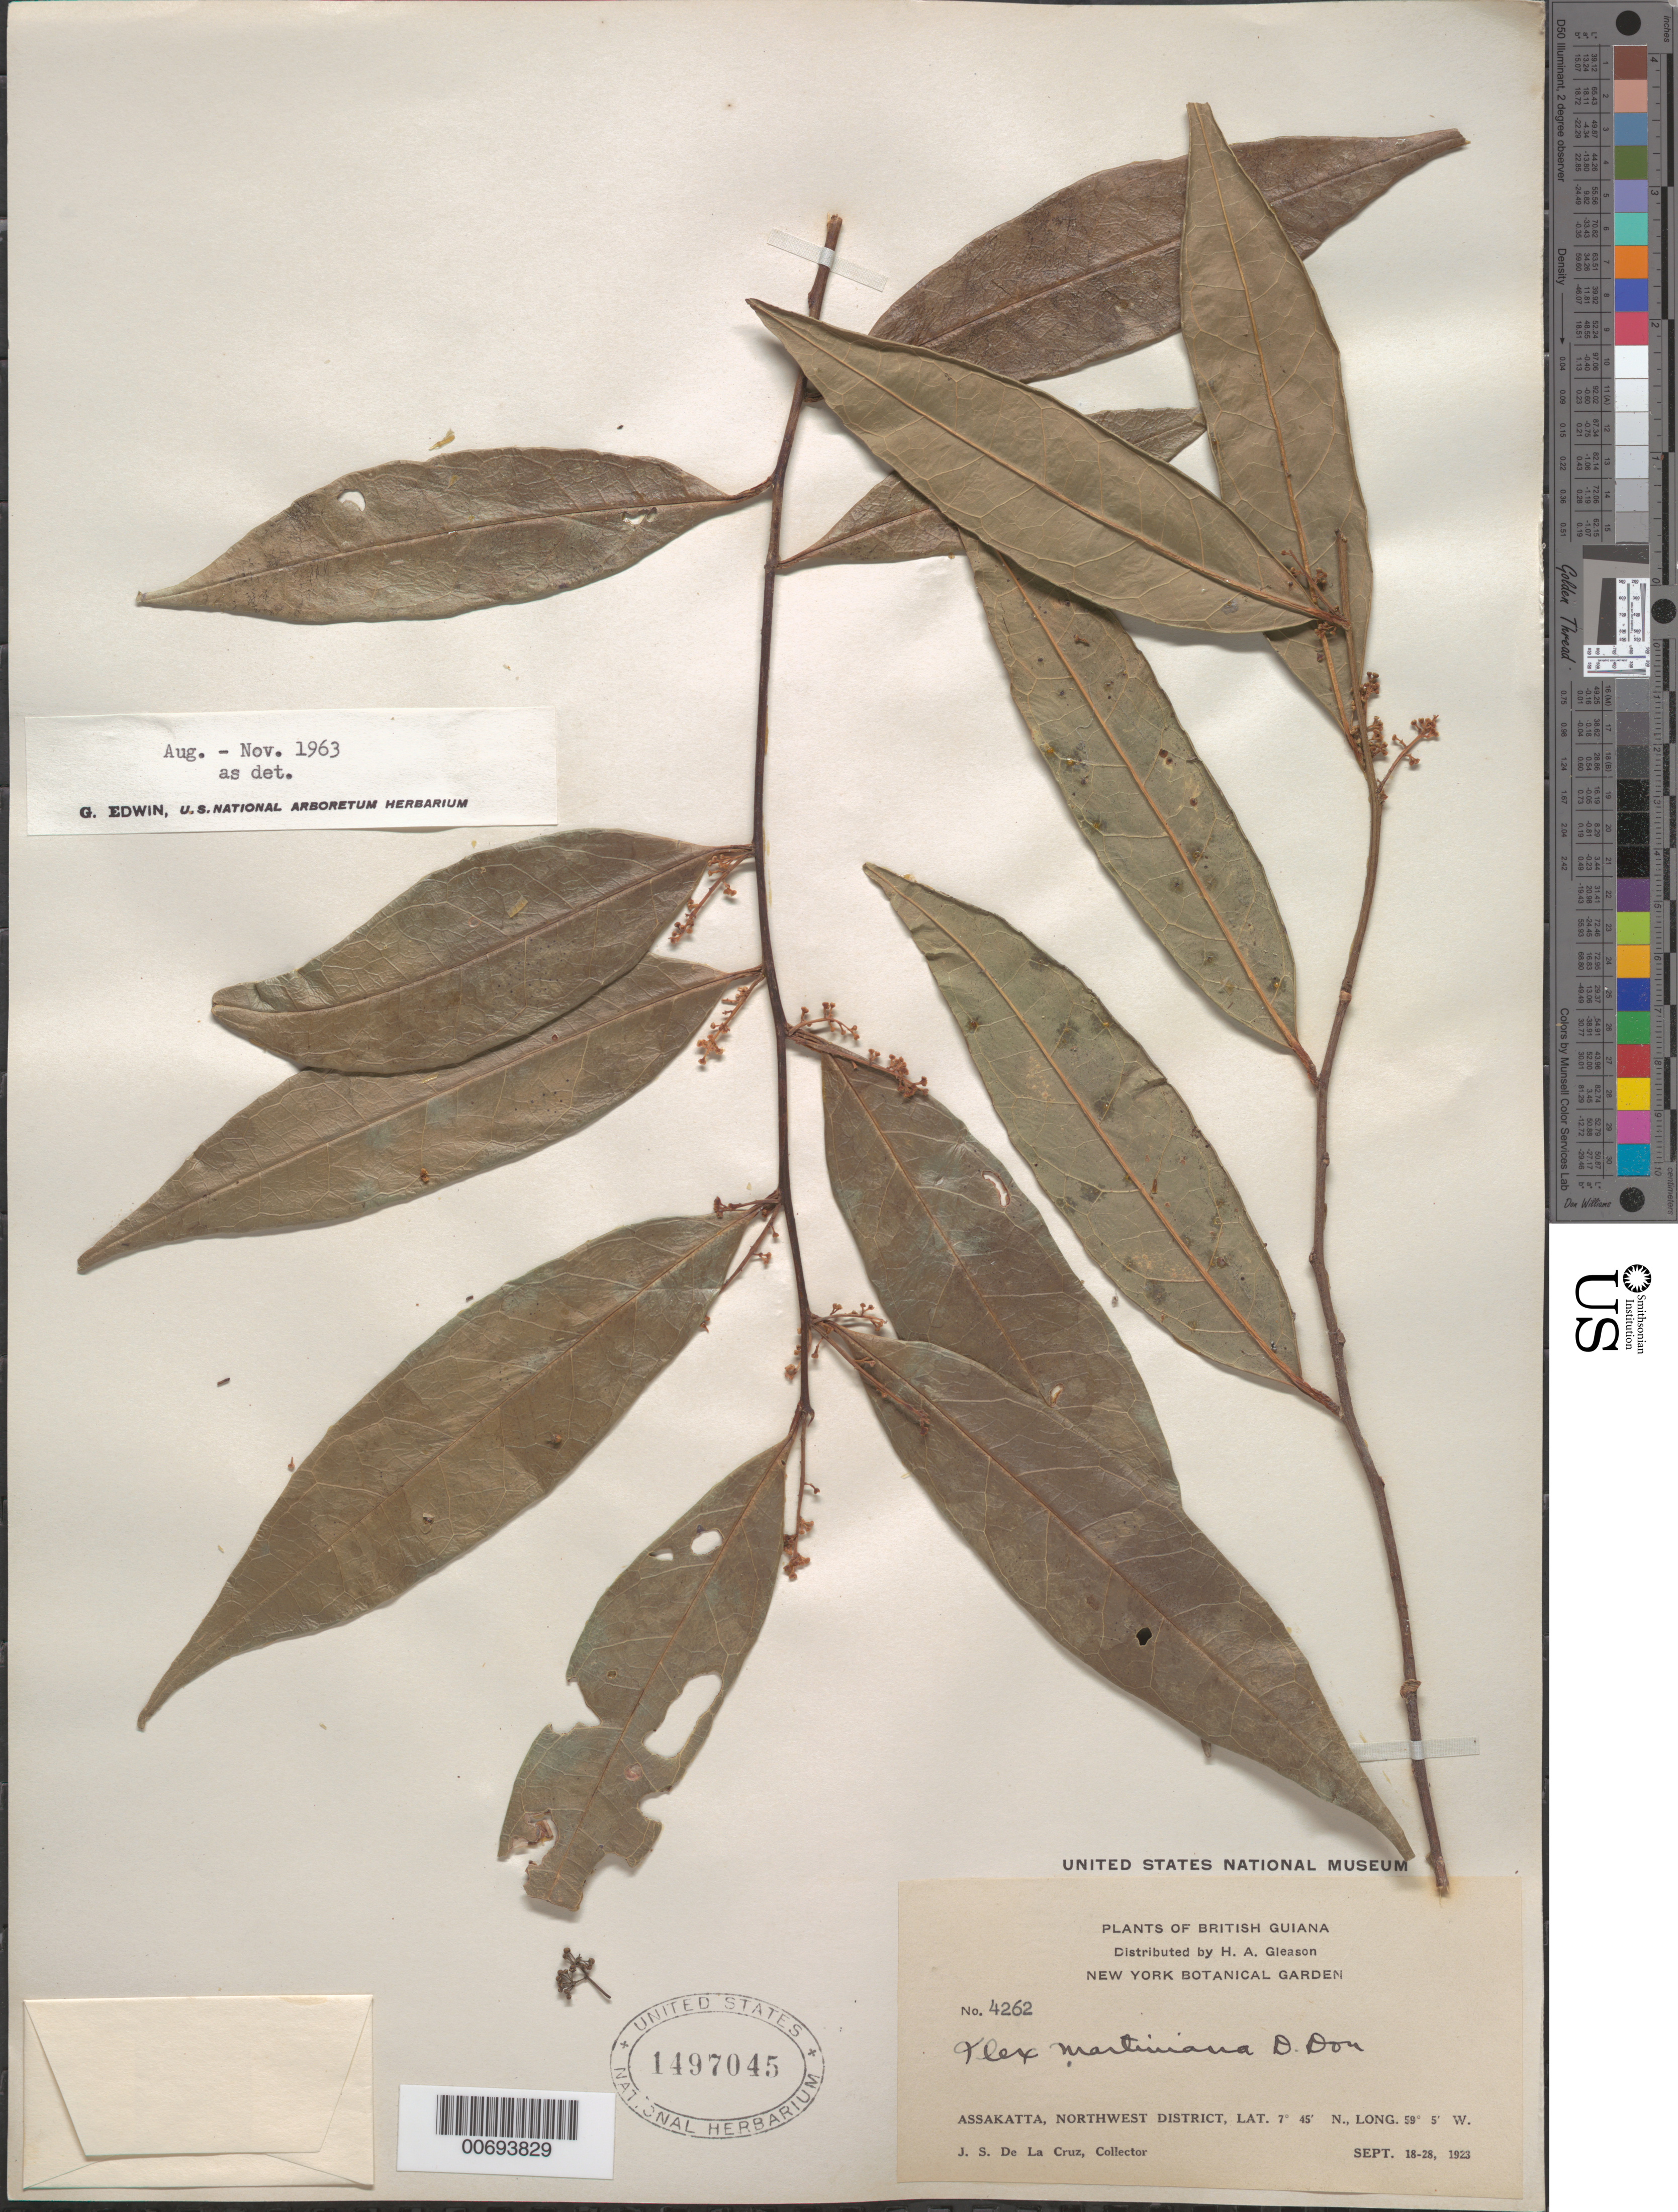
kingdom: Plantae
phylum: Tracheophyta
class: Magnoliopsida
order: Aquifoliales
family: Aquifoliaceae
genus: Ilex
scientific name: Ilex martiniana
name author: D. Don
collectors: J. S. de la Cruz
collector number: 4262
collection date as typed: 18-Sep-23 to 28-Sep-23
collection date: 1923-09-18/1923-09-28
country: Guyana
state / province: Barima-Waini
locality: Assakatta, NW District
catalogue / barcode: US 1497045